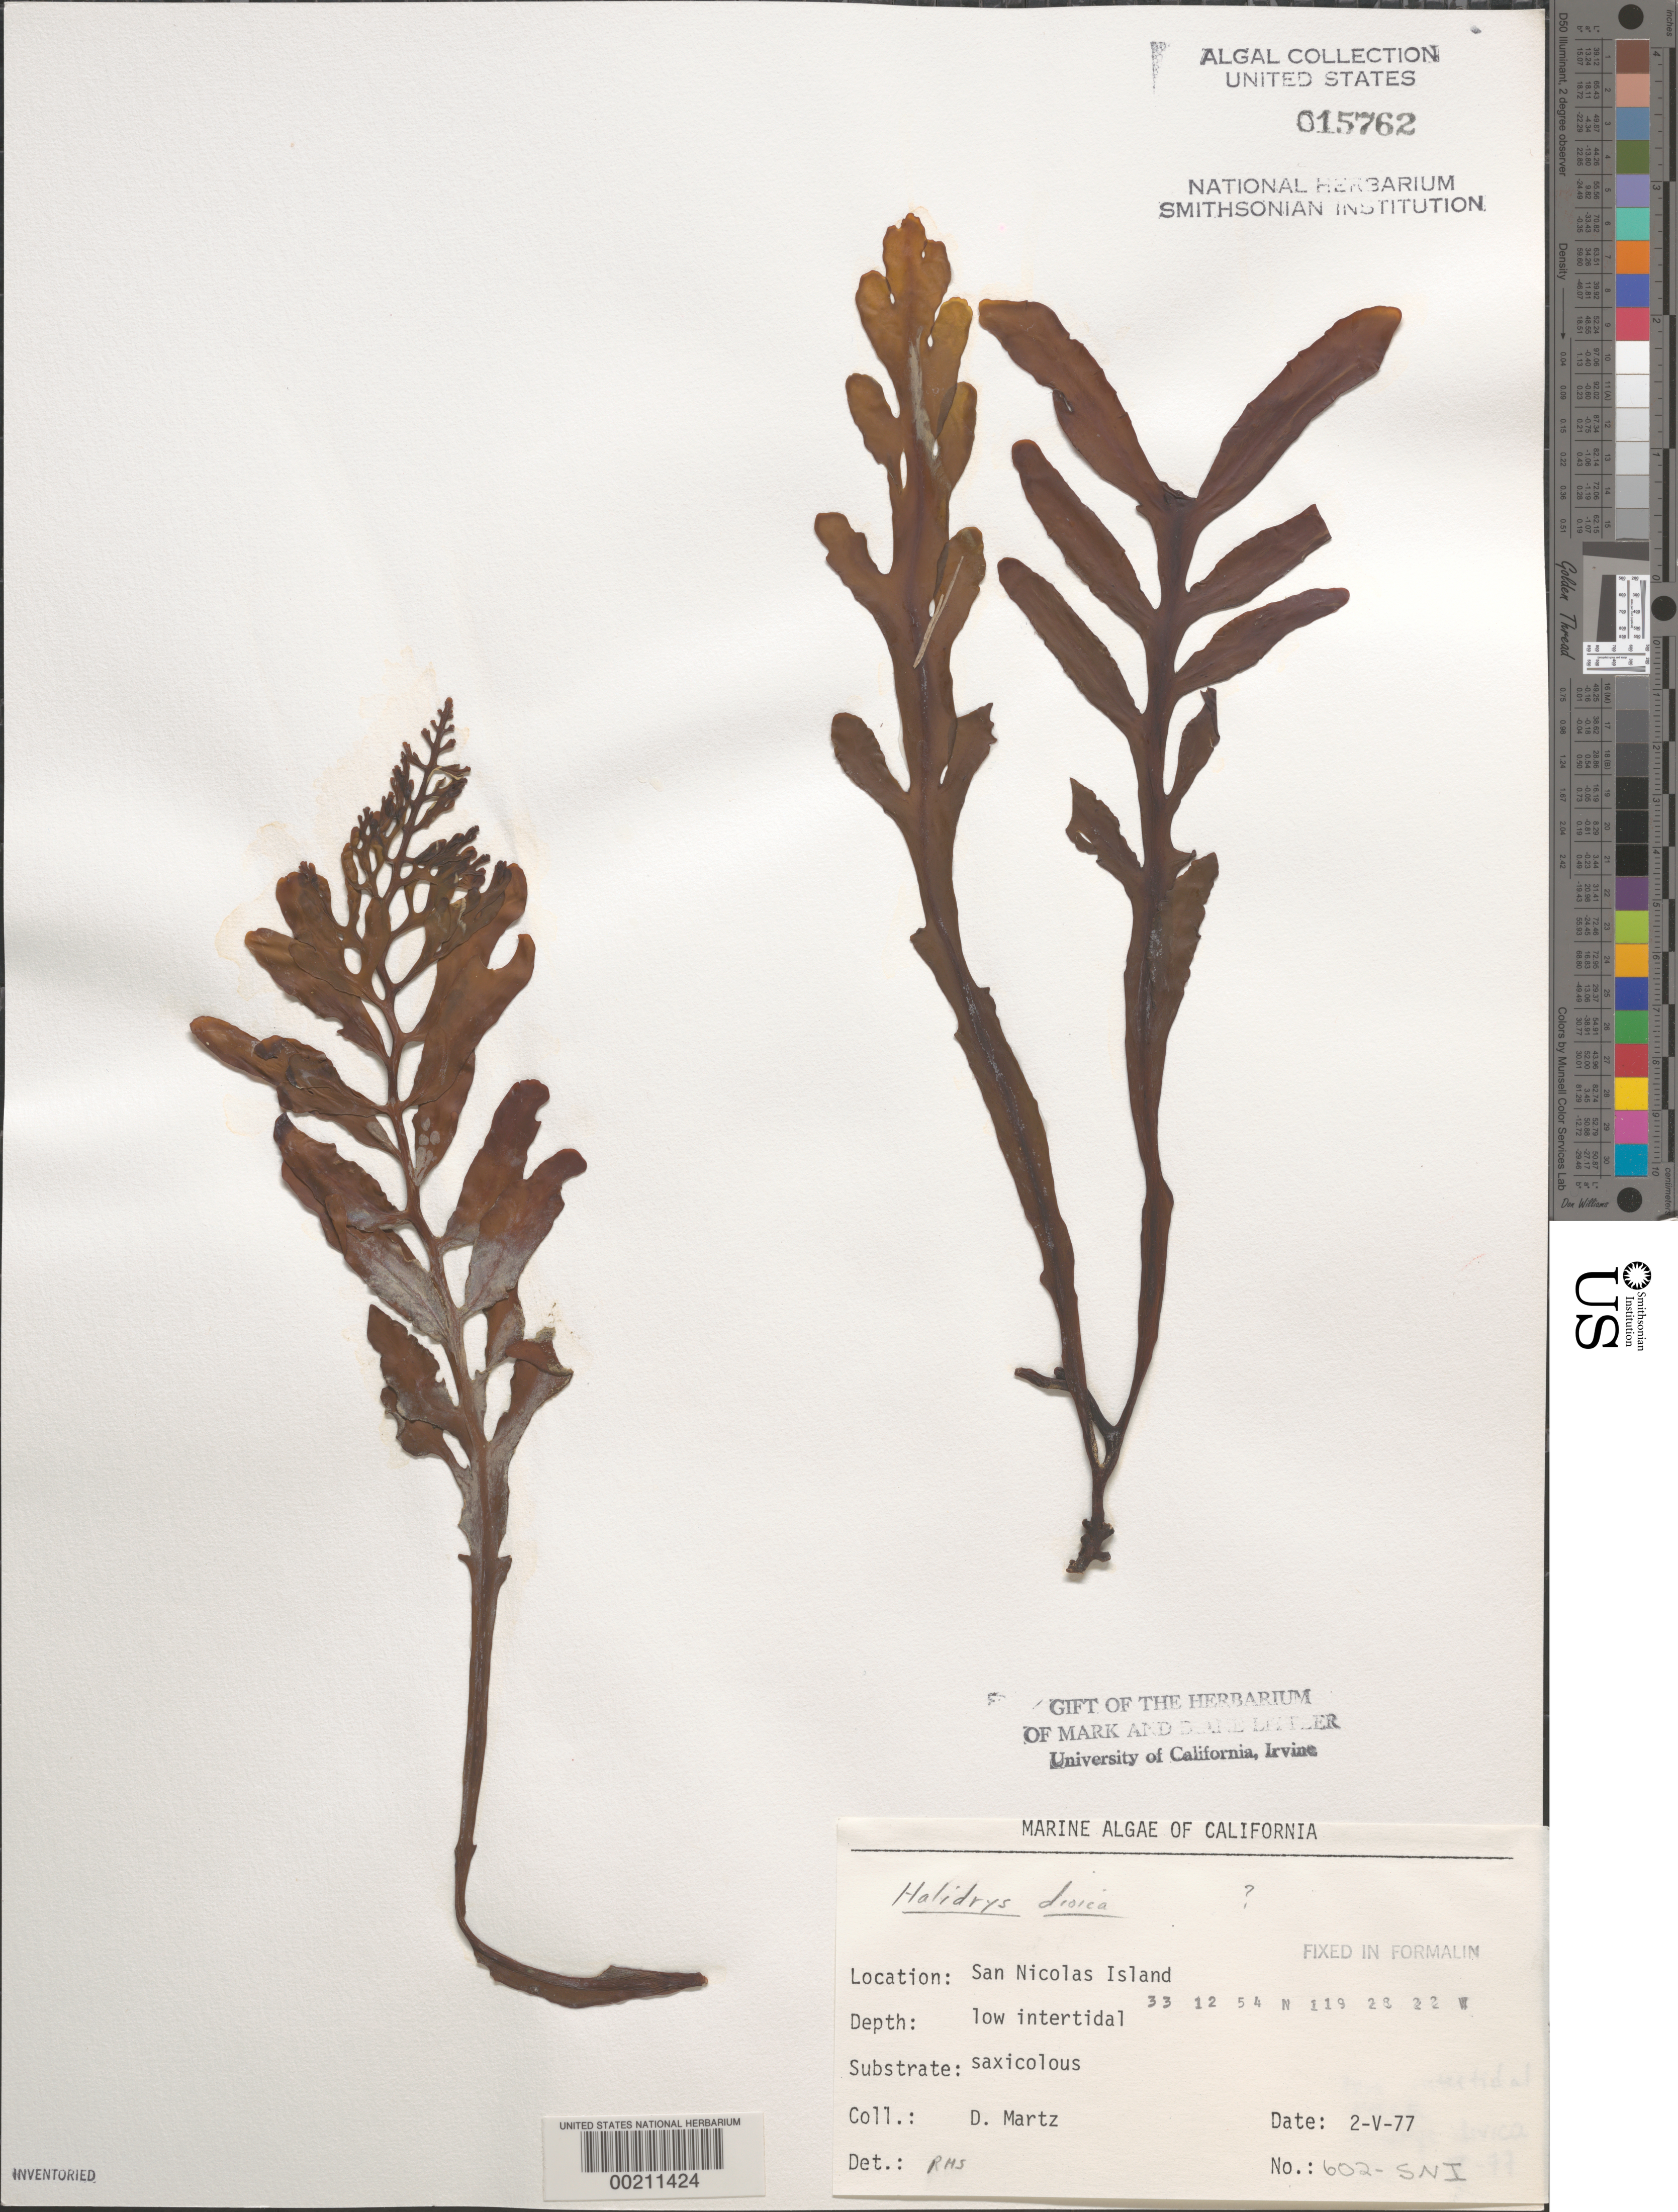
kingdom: Chromista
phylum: Ochrophyta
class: Phaeophyceae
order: Fucales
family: Sargassaceae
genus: Halidrys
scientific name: Halidrys dioica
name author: N.L. Gardner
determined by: Sims, Robert H.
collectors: D. Martz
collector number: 602-sni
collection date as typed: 02 May 1977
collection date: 1977-05-02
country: United States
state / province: California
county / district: Ventura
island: San Nicolas Island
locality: Dutch Harbor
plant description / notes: BLM-SOCALBIGHT Rocky Intertidal Survey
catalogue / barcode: US 15762